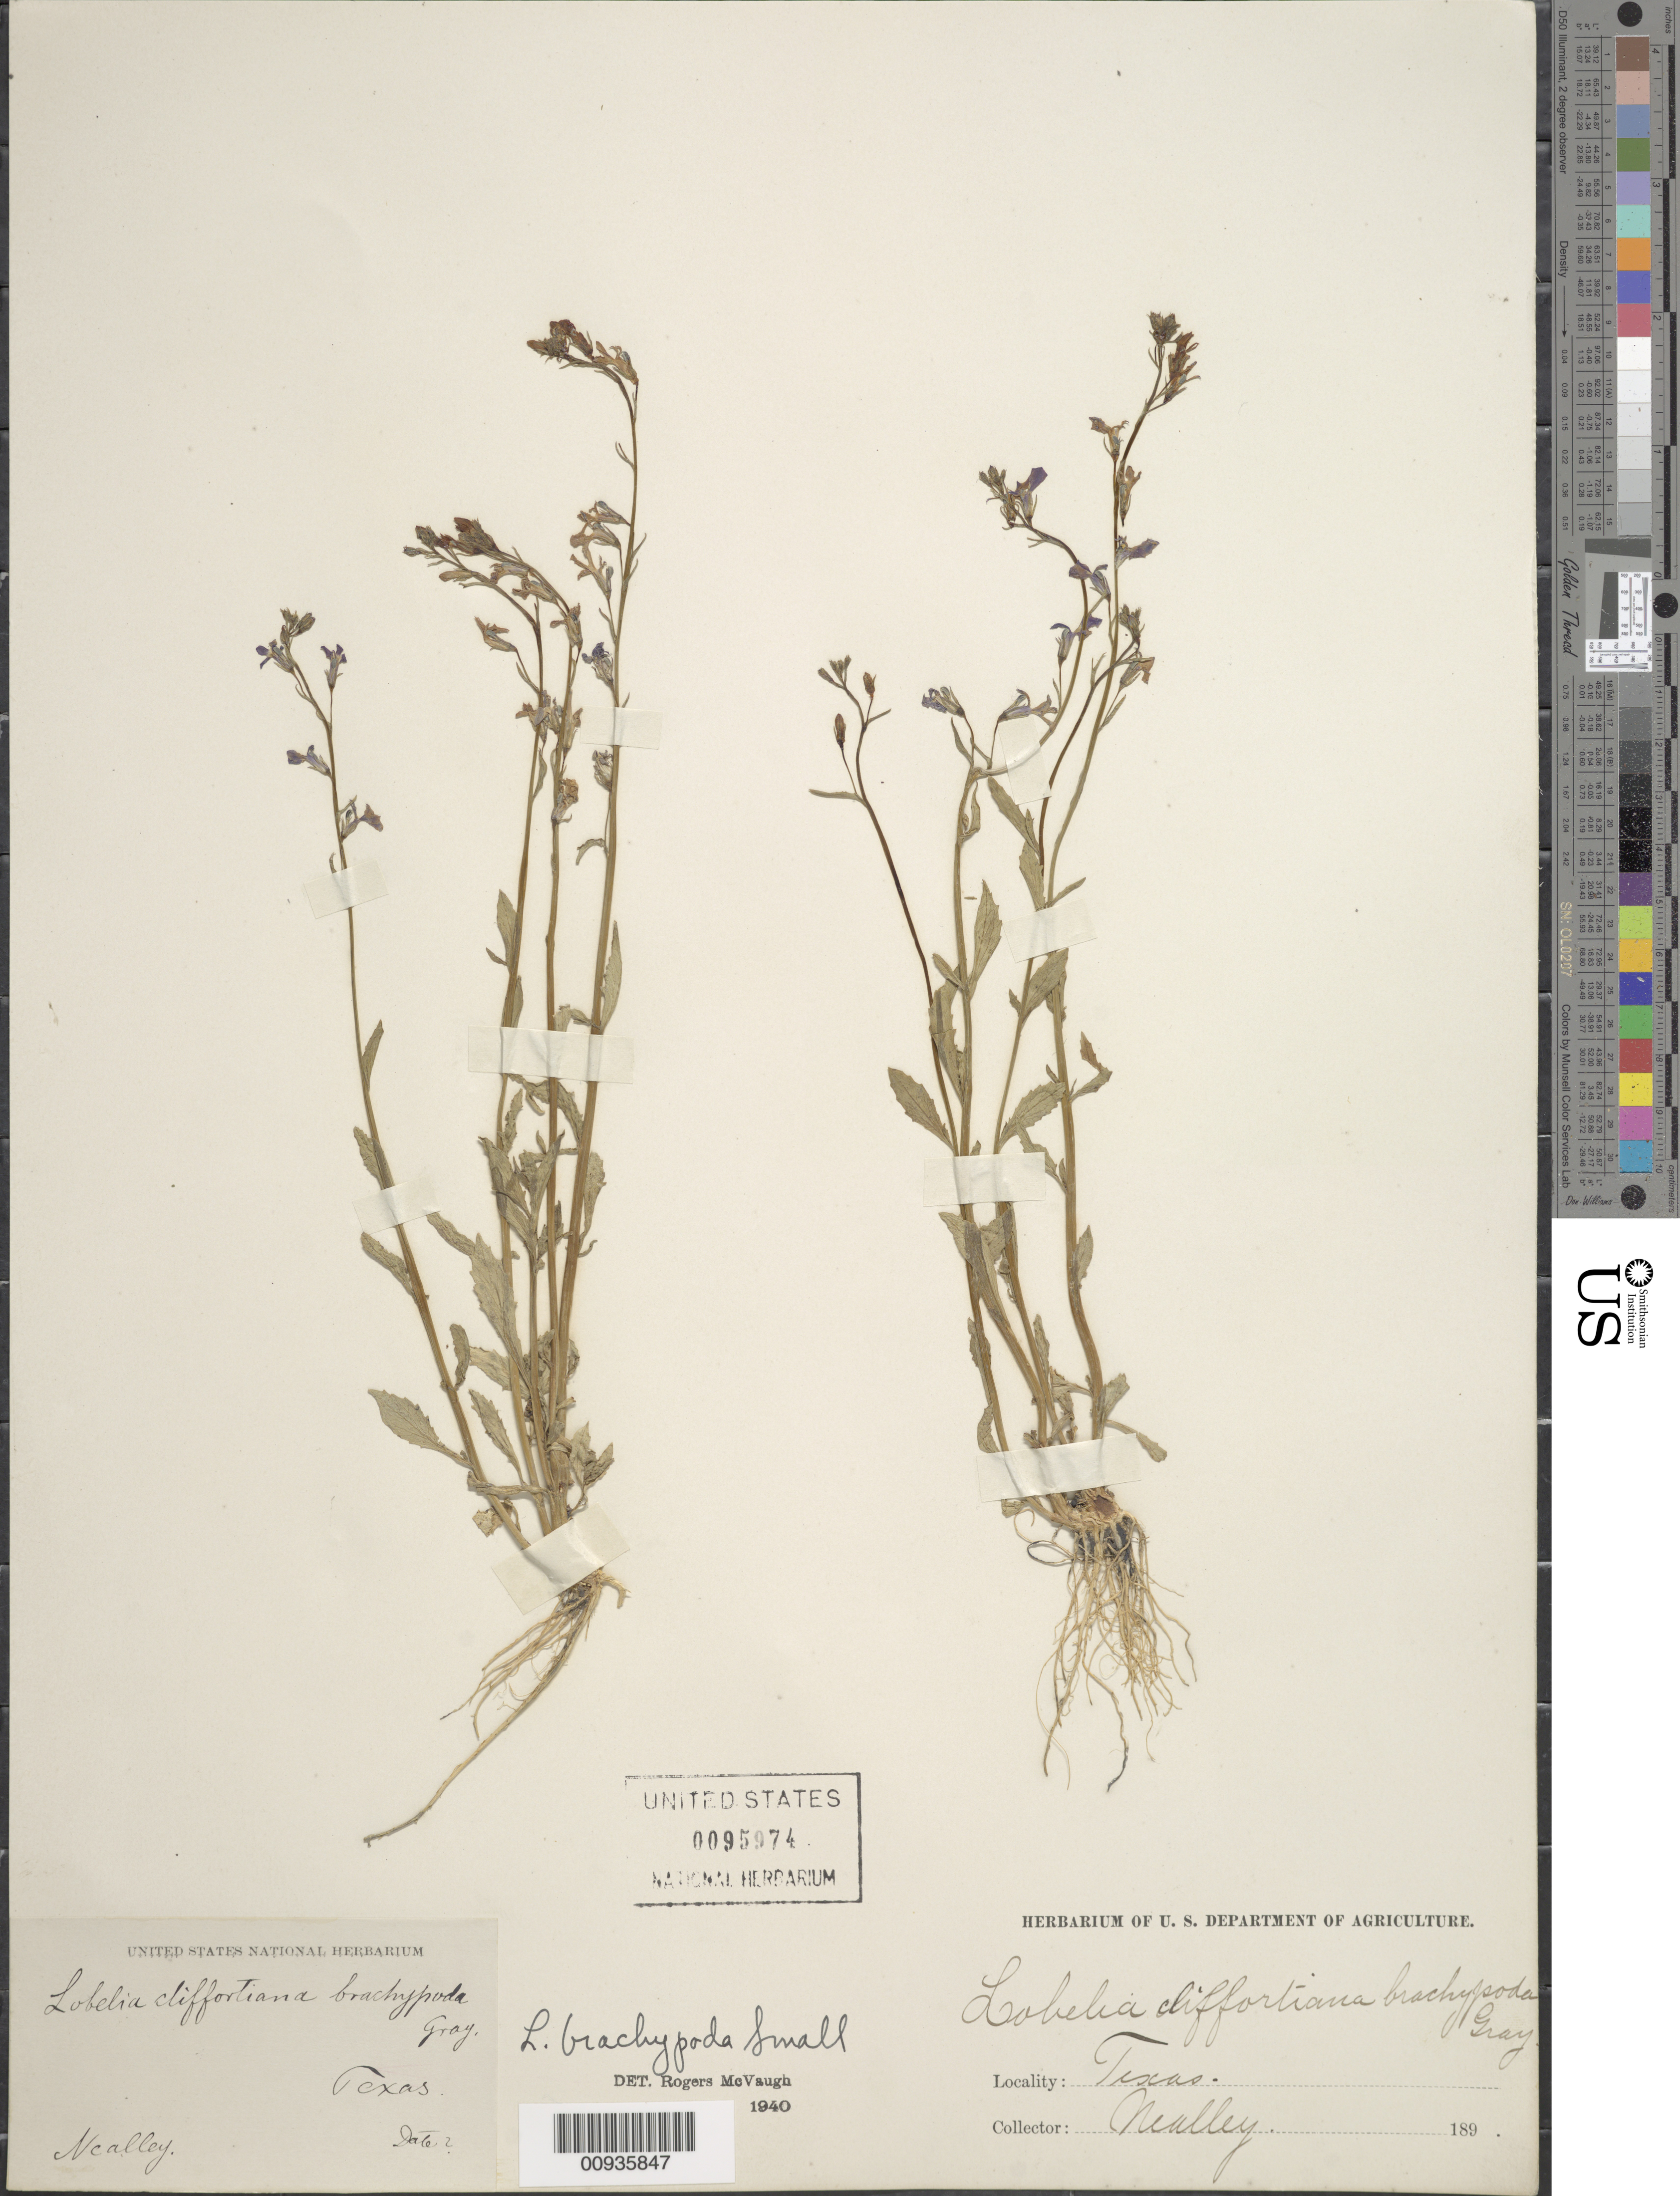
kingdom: Plantae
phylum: Tracheophyta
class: Magnoliopsida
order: Asterales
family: Campanulaceae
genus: Lobelia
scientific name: Lobelia brachypoda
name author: (A. Gray) Small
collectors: G. C. Nealley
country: United States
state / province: Texas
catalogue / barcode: US 95974